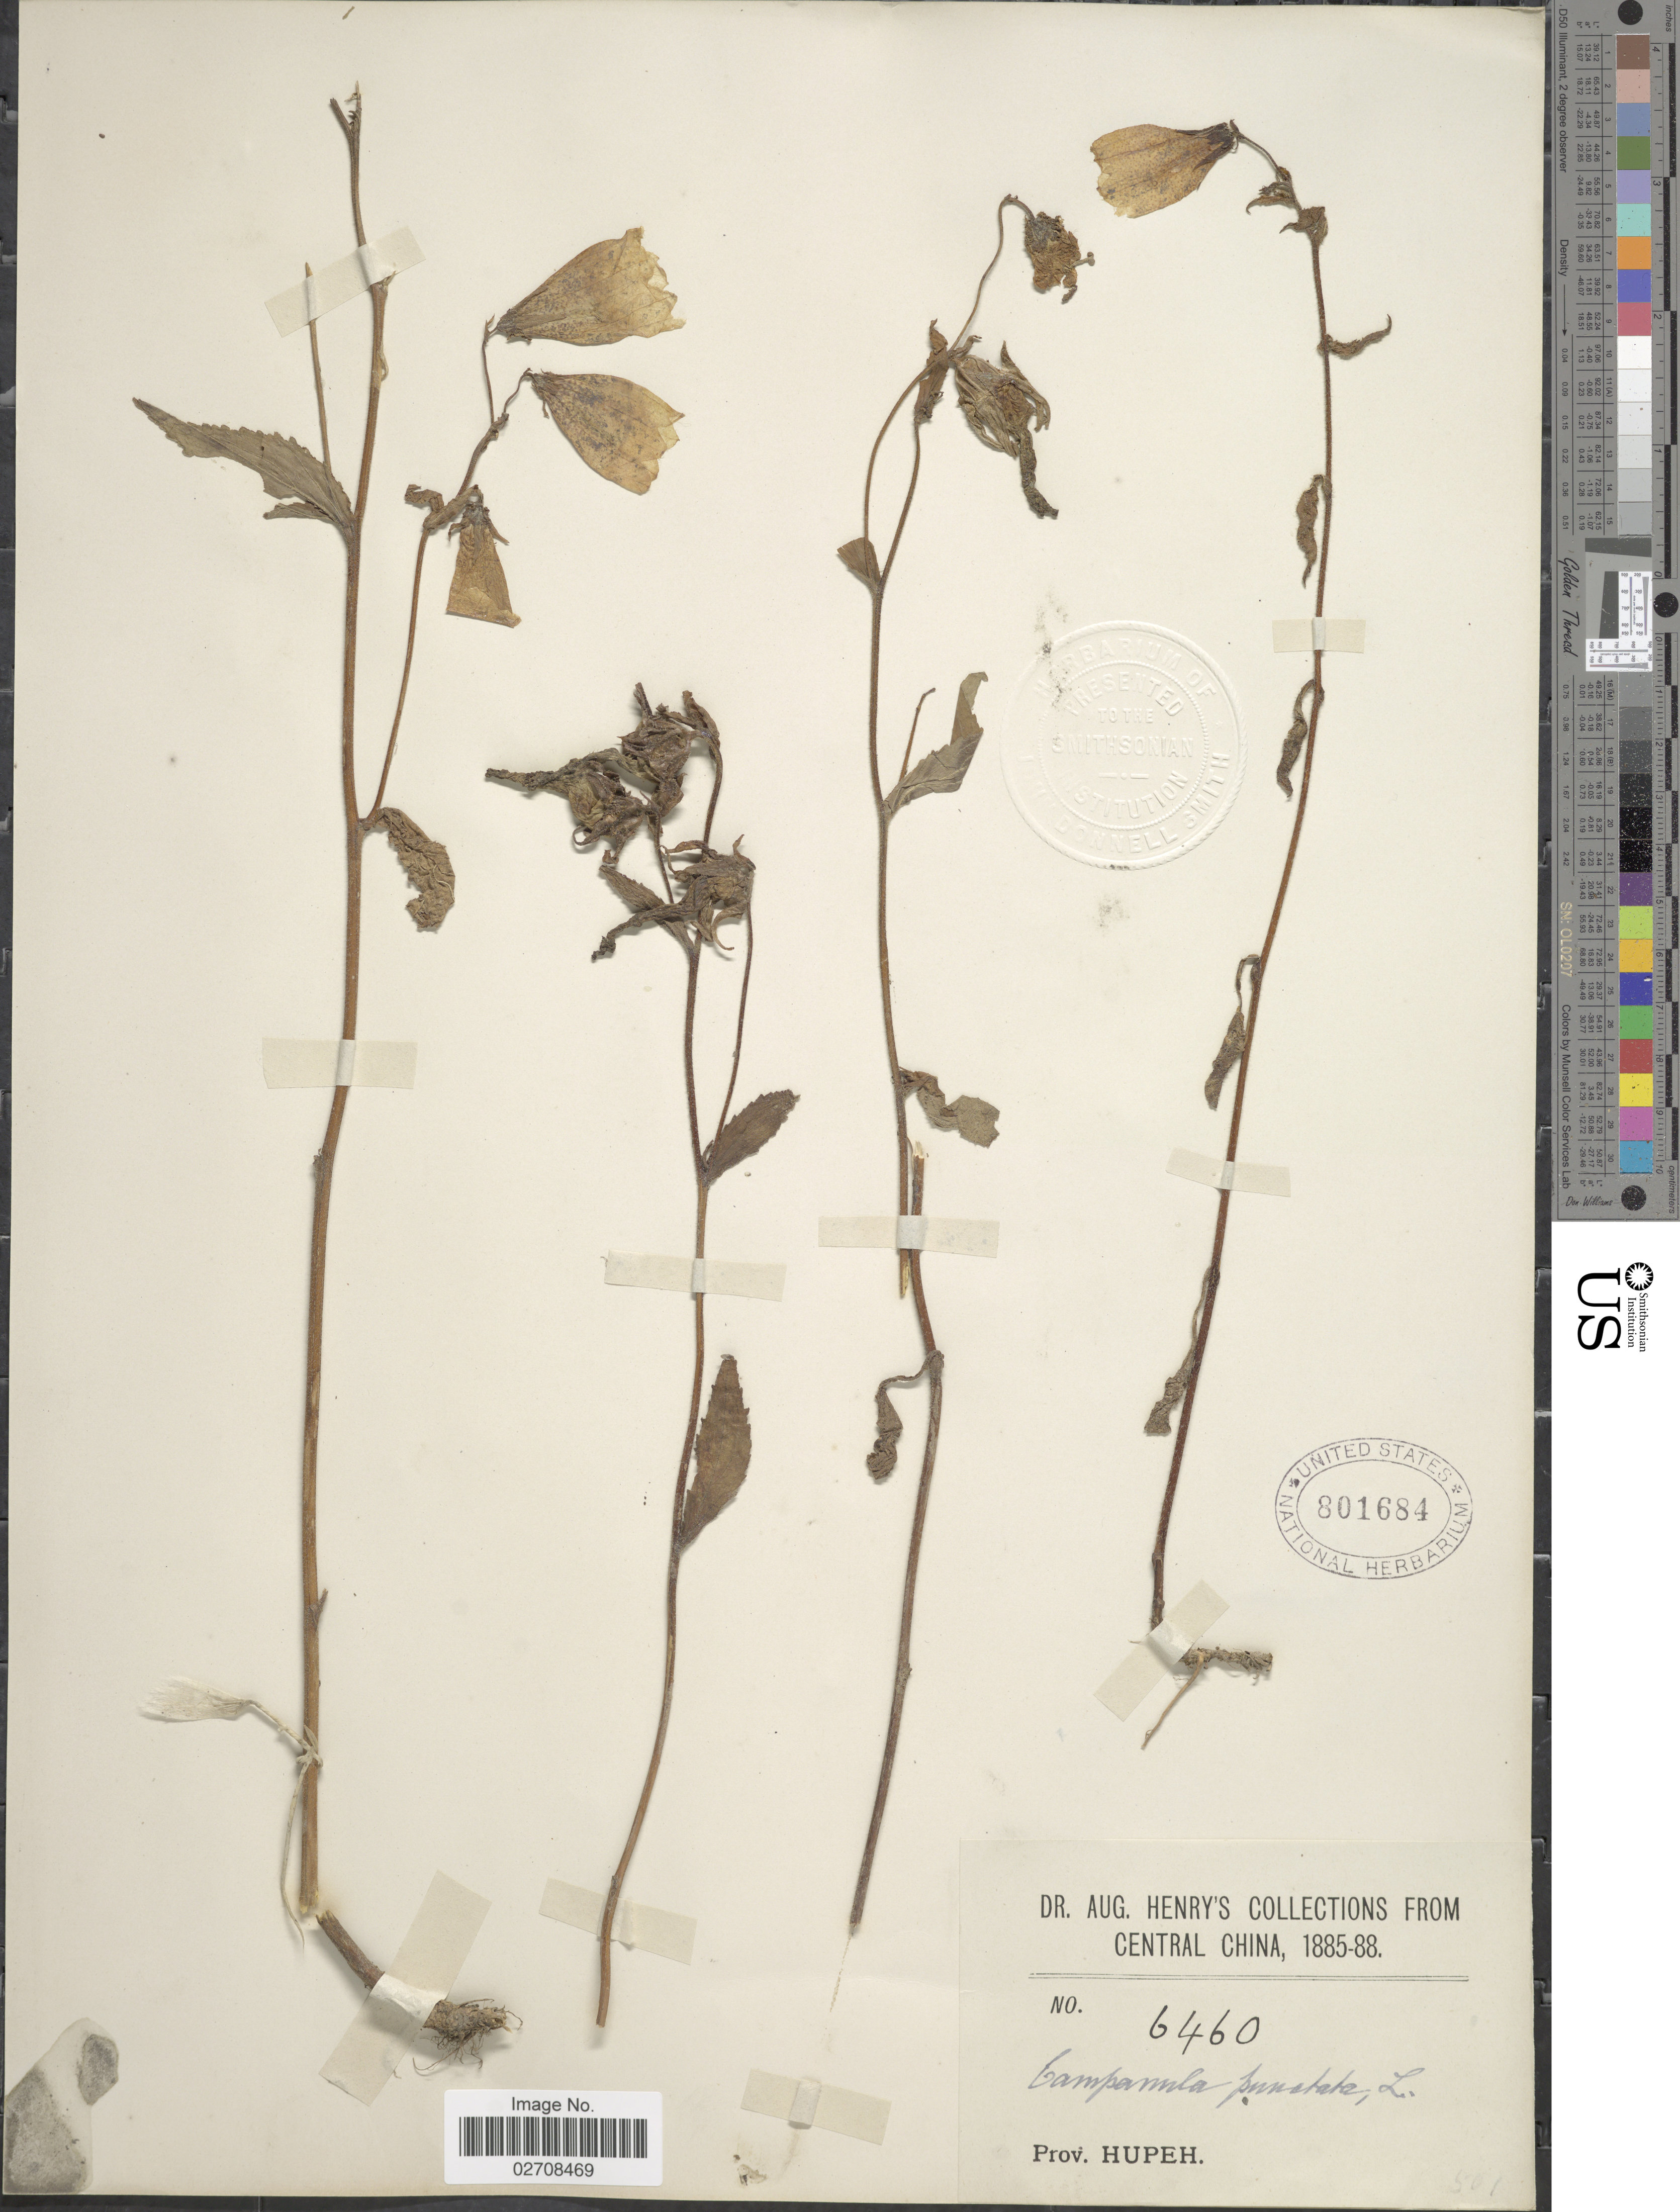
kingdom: Plantae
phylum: Tracheophyta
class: Magnoliopsida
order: Asterales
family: Campanulaceae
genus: Campanula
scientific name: Campanula punctata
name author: Lam.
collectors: A. Henry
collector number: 6460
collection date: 1885/1888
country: China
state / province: Hubei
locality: Central China. Prov. Hupeh.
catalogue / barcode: US 801684